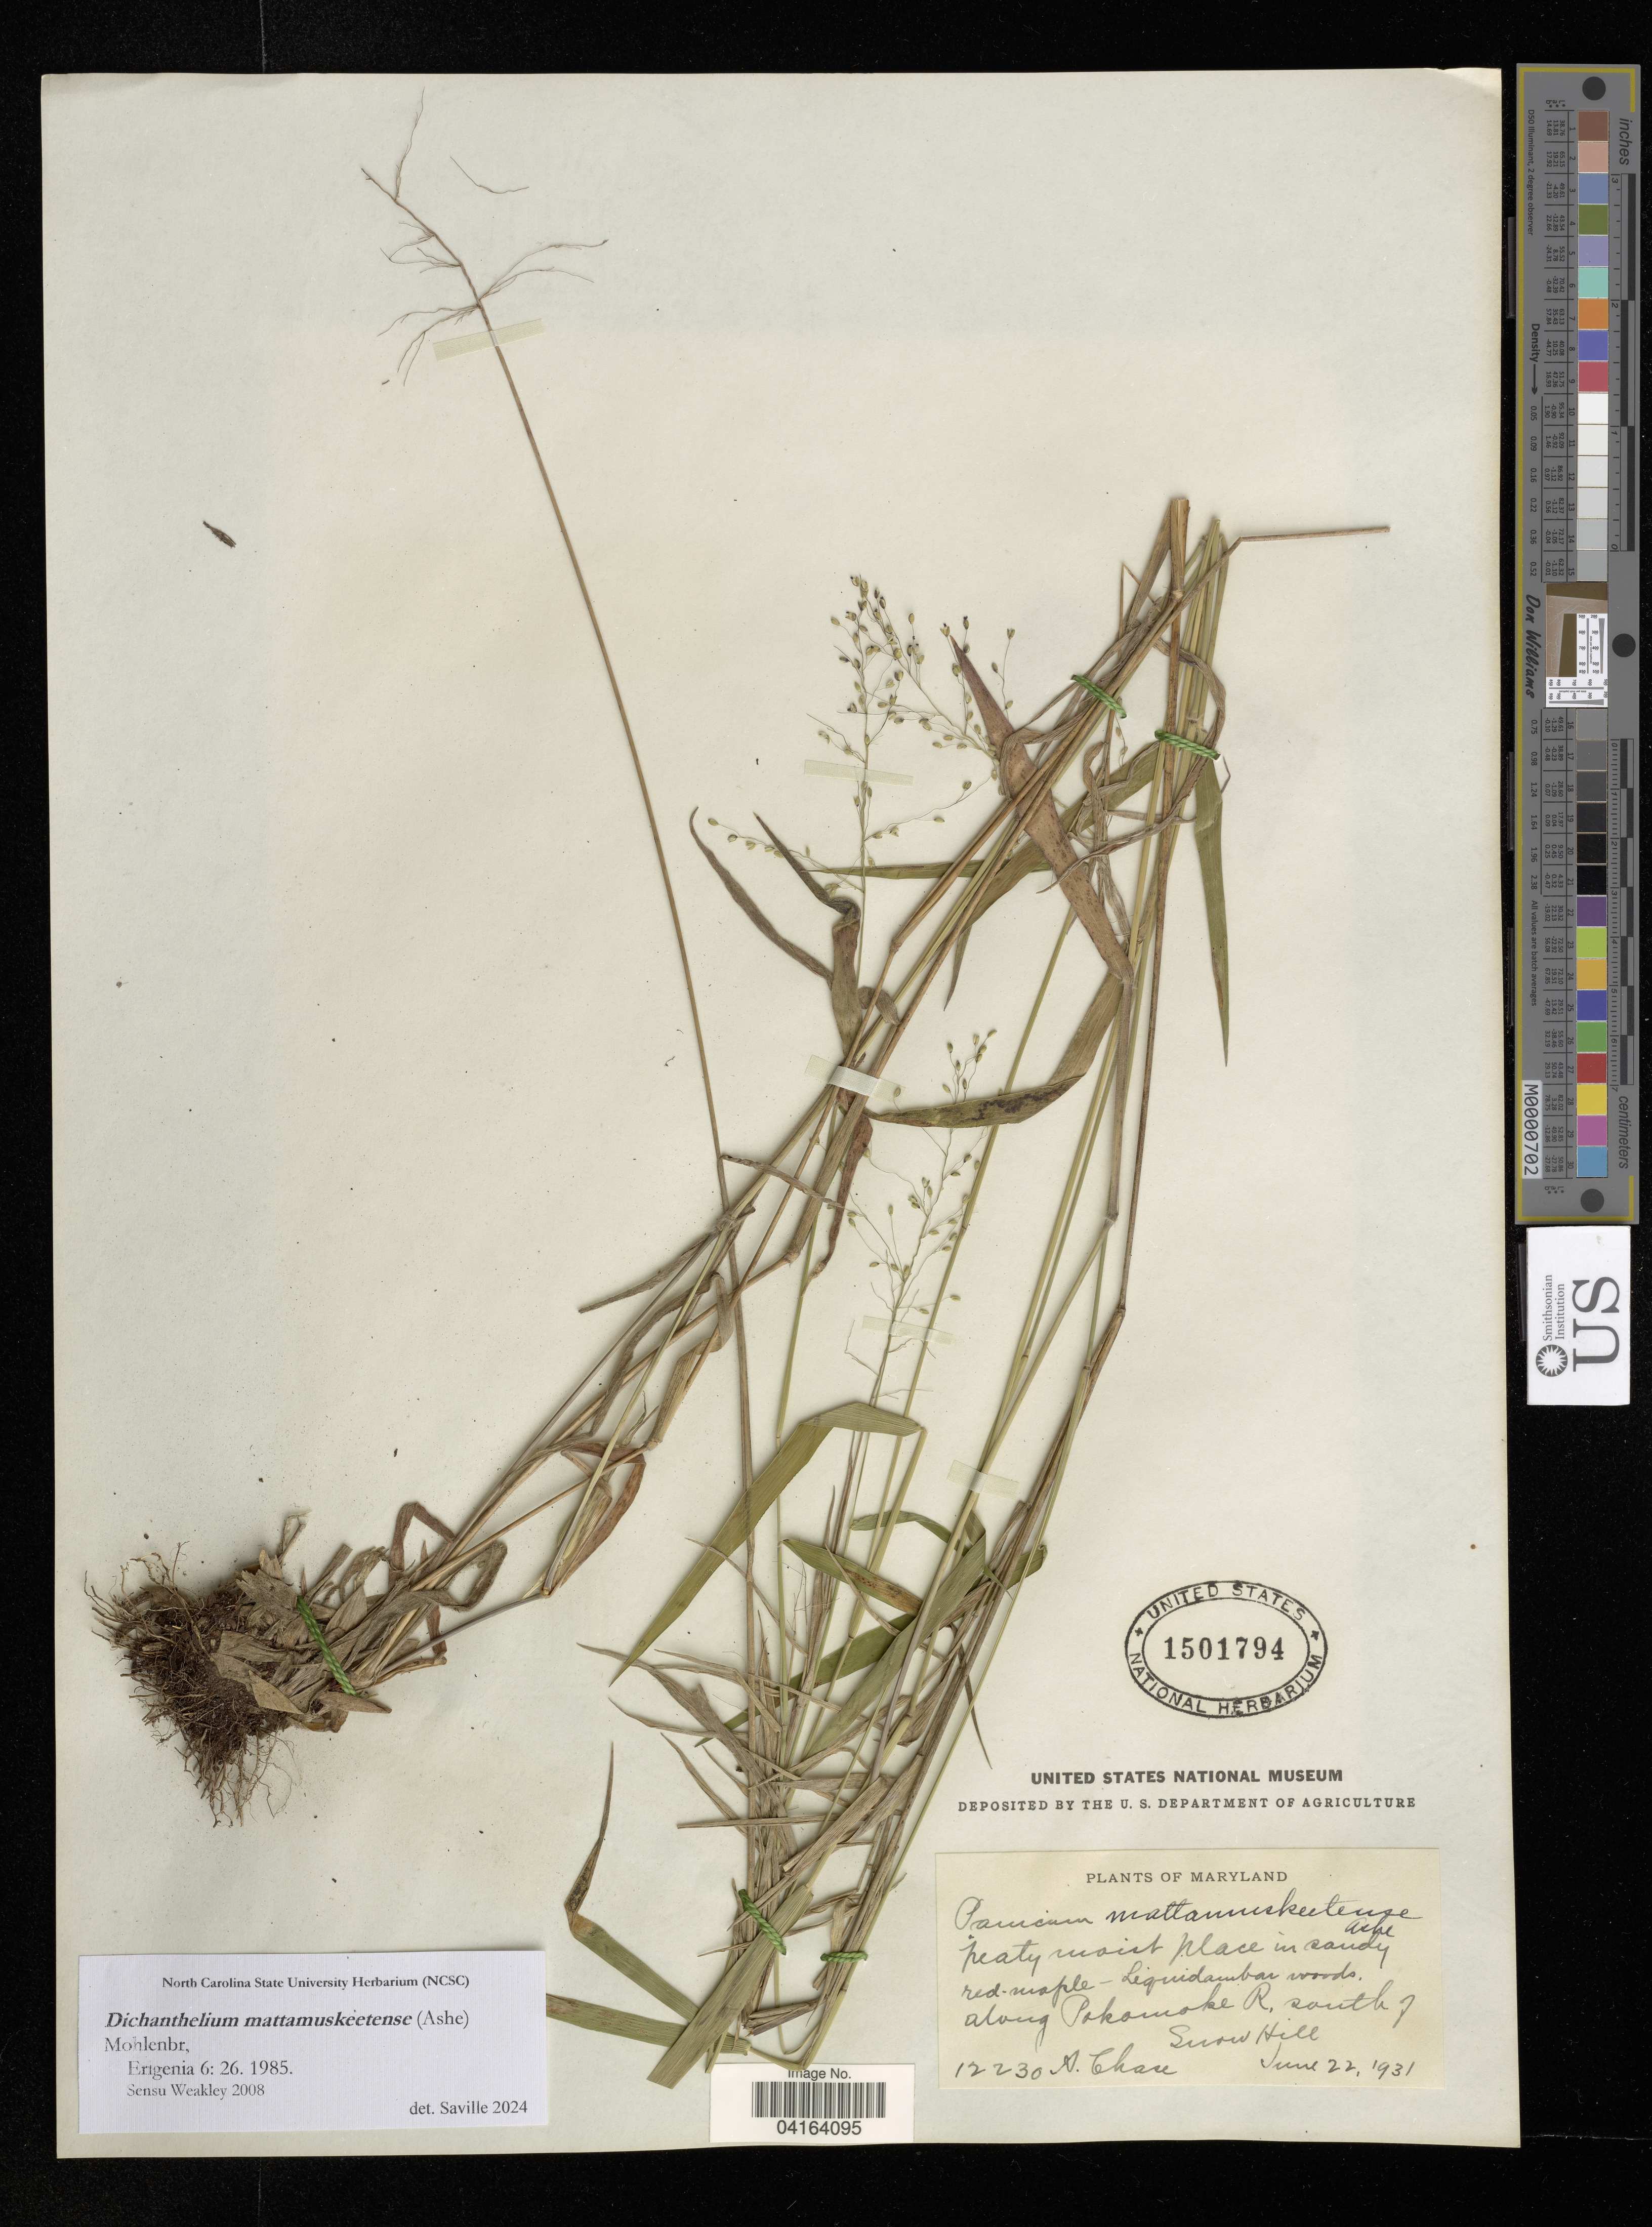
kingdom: Plantae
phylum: Tracheophyta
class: Liliopsida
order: Poales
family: Poaceae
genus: Dichanthelium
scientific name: Dichanthelium mattamuskeetense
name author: (Ashe) Mohlenbr.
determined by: Saville, A. C., (NCSC), North Carolina State University (UNITED STATES)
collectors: A. Chase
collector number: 12230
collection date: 1931-06-22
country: United States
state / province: Maryland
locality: Peaty moist place in sandy red-maple-Liquidambar woods, along Pokomoke R, south of Snow Hill.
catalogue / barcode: US 1501794